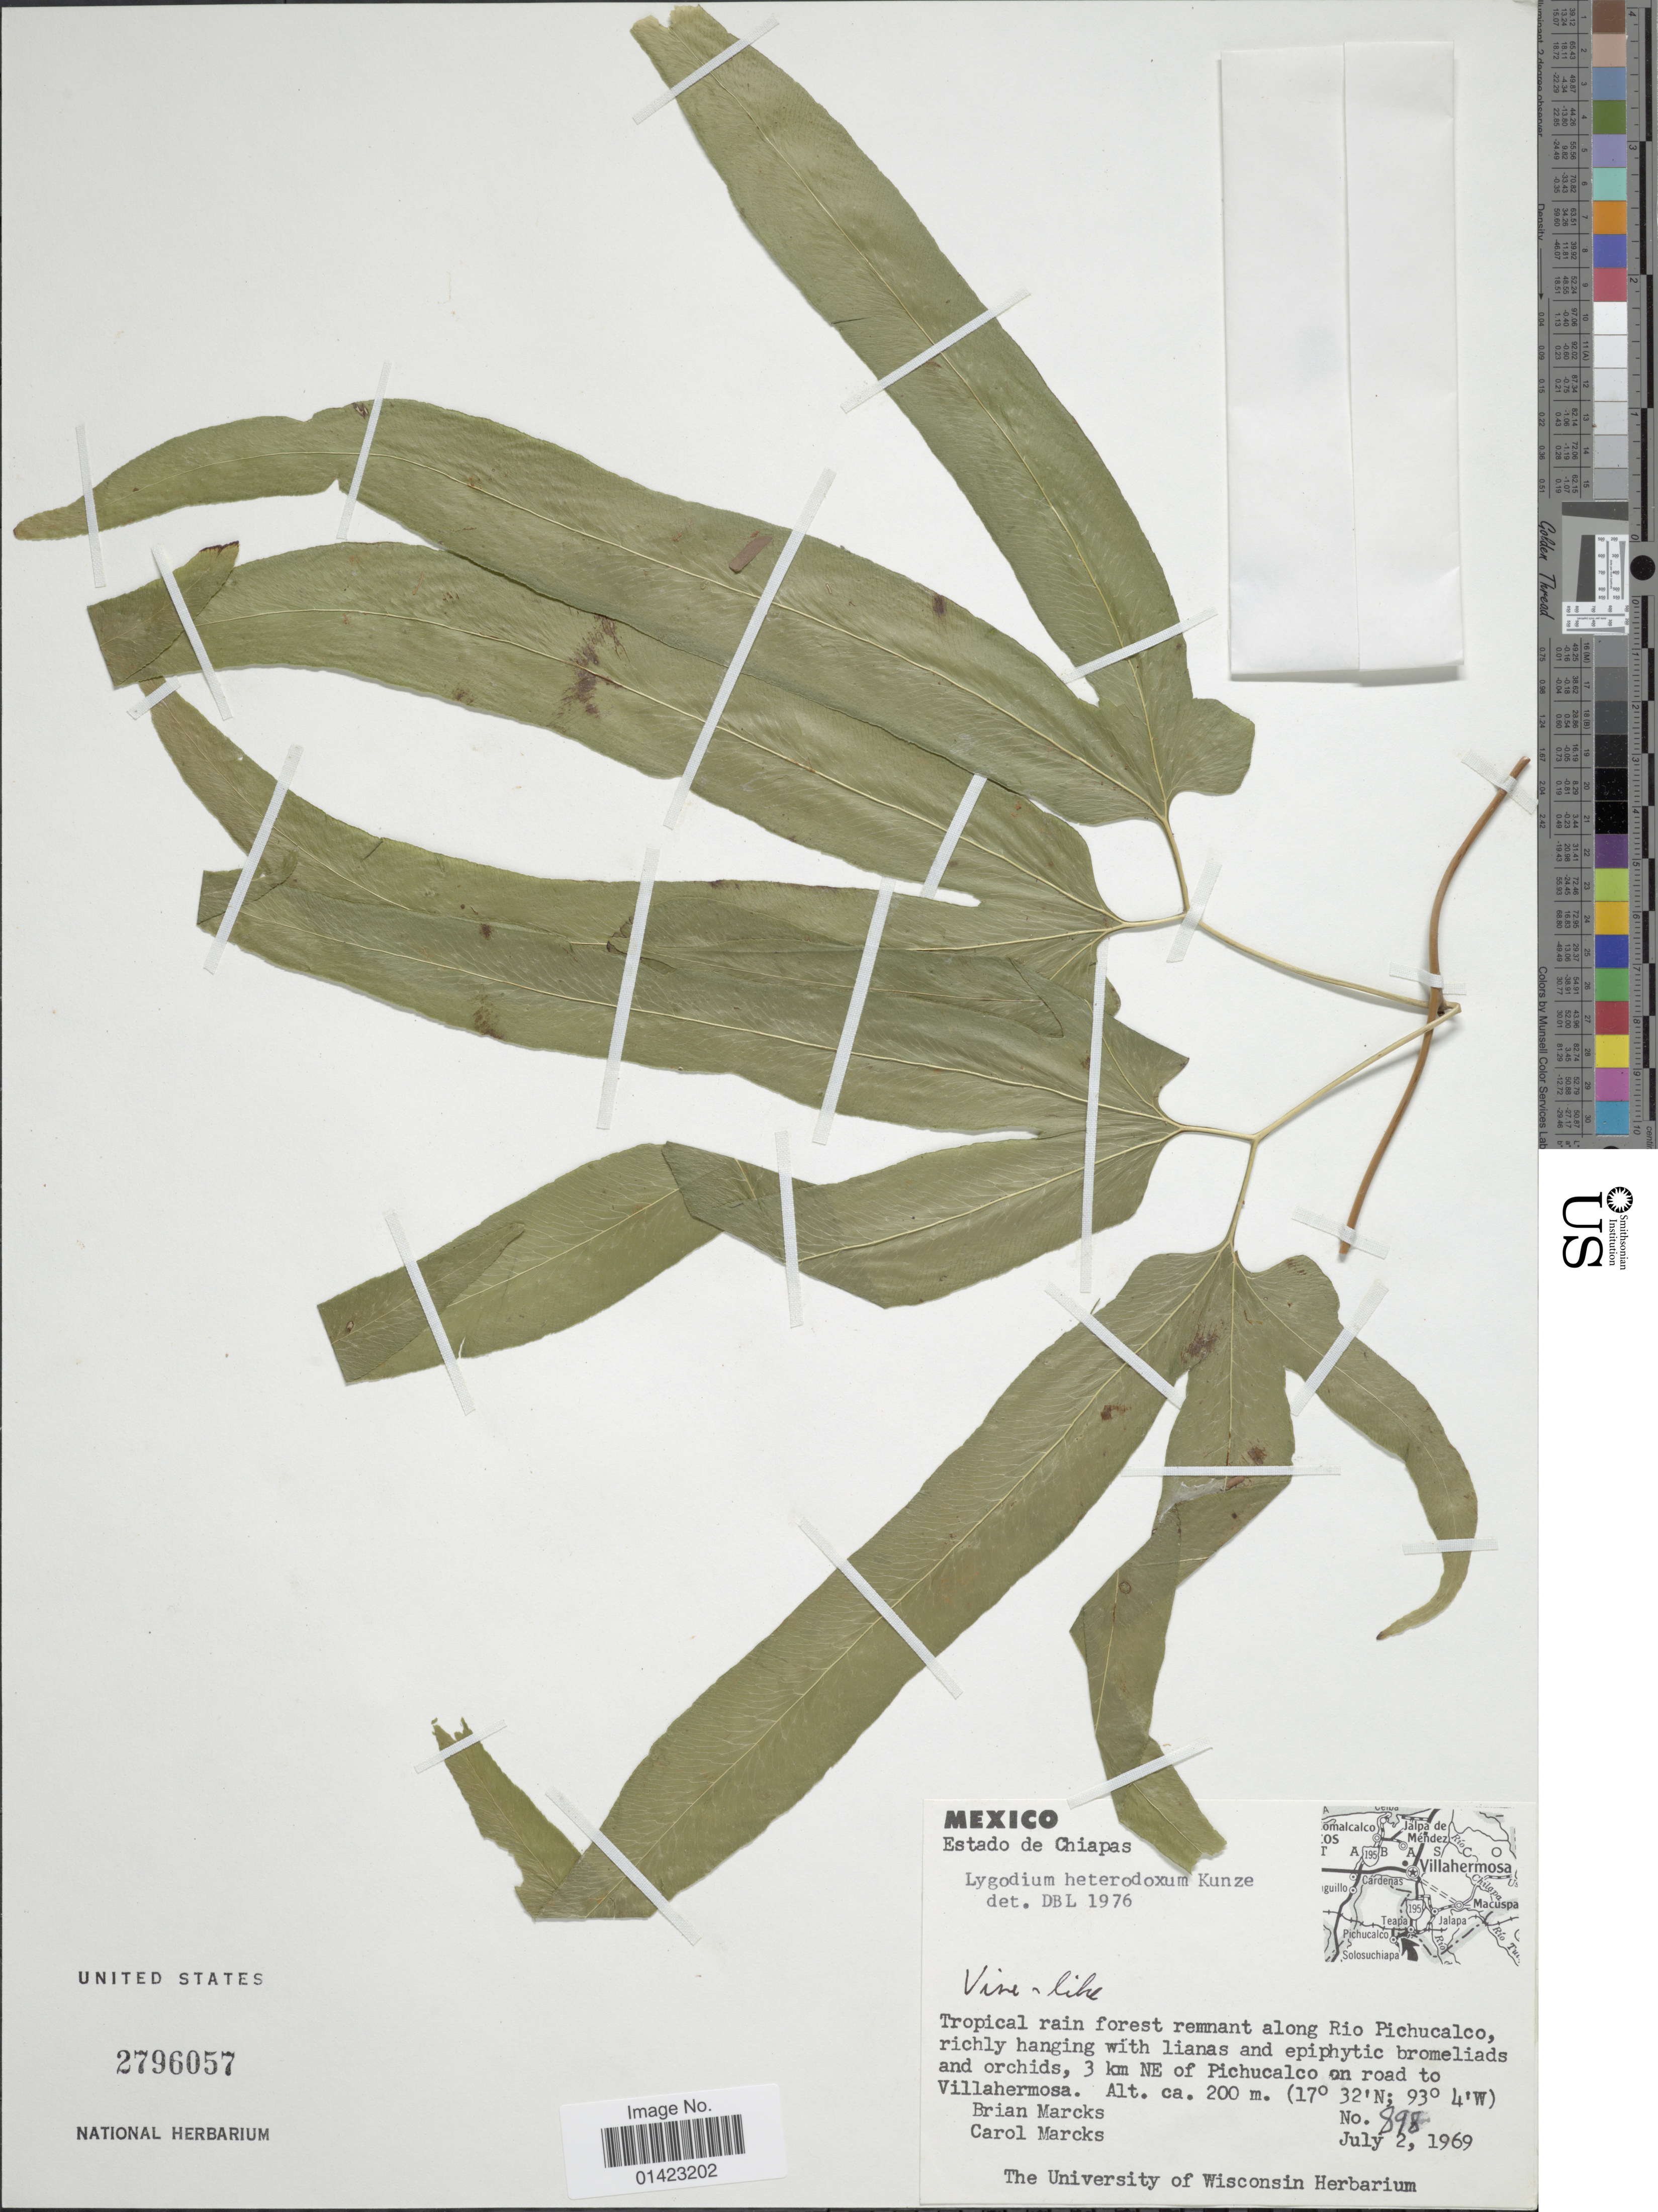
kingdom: Plantae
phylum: Tracheophyta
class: Polypodiopsida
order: Schizaeales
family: Lygodiaceae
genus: Lygodium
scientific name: Lygodium heterodoxum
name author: Kunze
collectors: B. Marcks & Marcks, C.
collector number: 898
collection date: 1969-07-02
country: Mexico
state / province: Chiapas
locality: Estado Chiapas, Tropical rain forest remnant along Rio Pichucalco, richly hanging with lianas, 3km NE of Pichucalco on road to Villahermosa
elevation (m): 200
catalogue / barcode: US 2796057